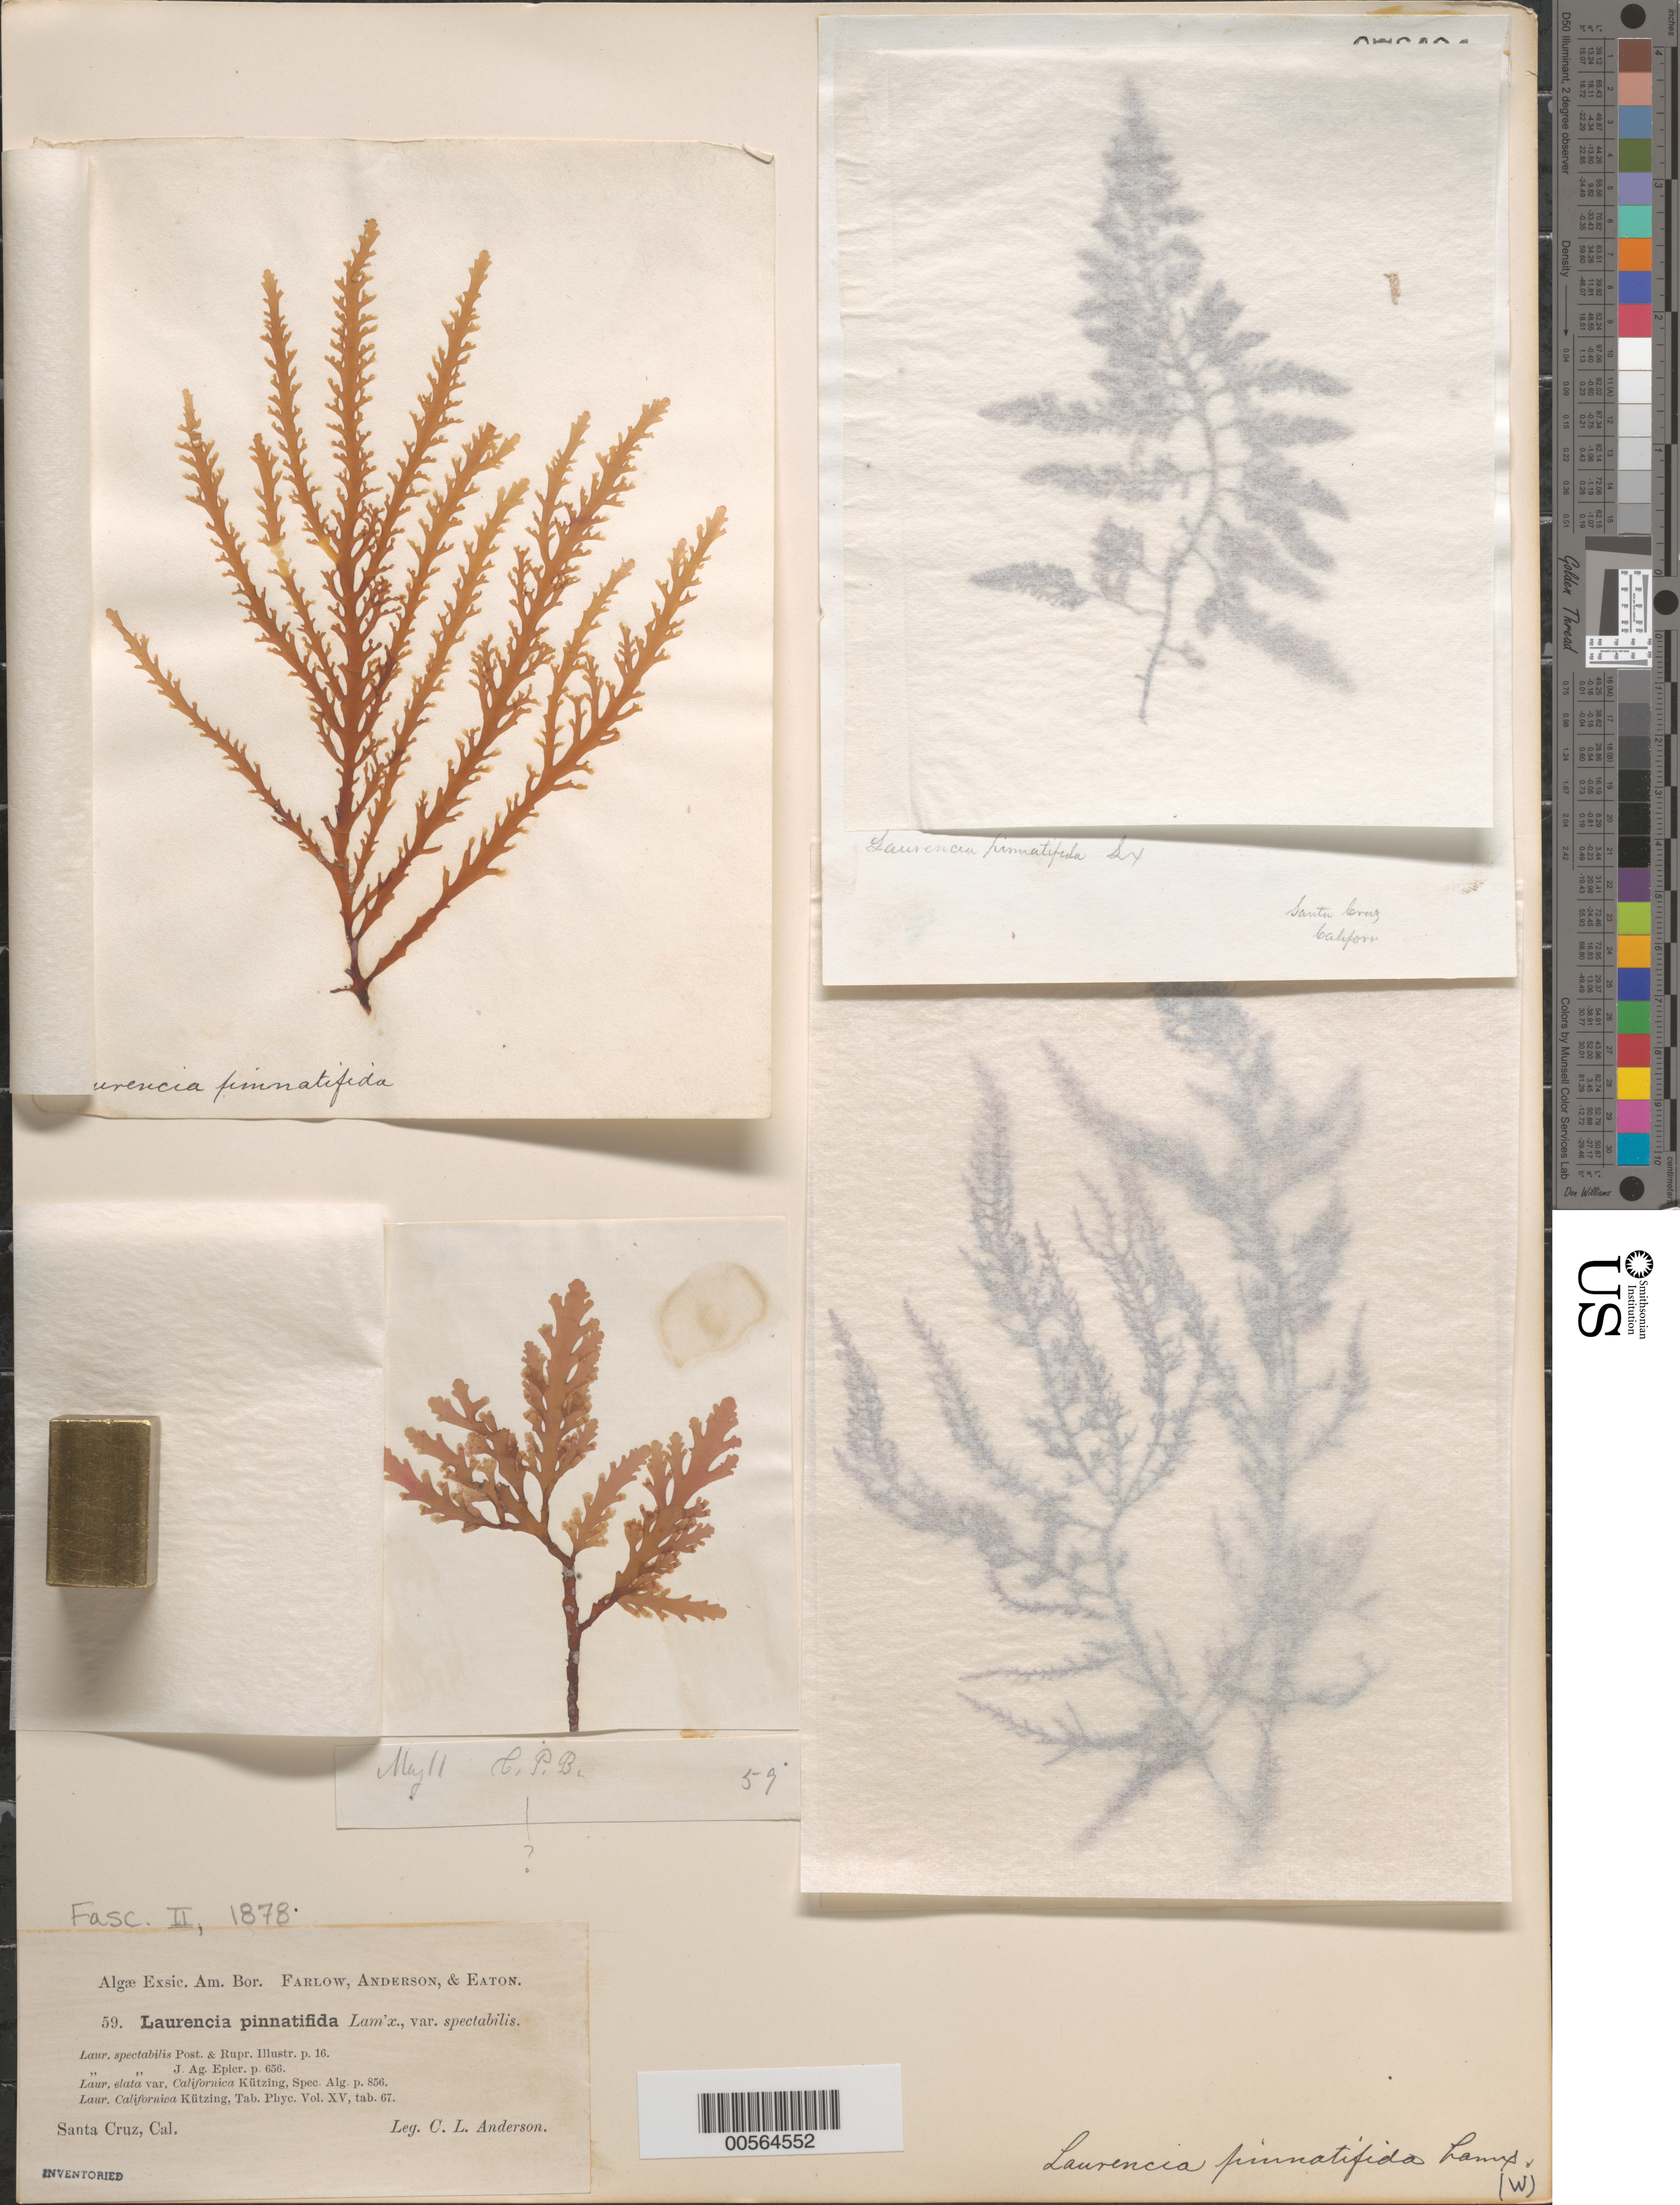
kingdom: Plantae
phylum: Rhodophyta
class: Florideophyceae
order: Ceramiales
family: Rhodomelaceae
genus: Osmundea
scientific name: Osmundea pinnatifida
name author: (Huds.) Stackh.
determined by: Algae name updating Project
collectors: C. L. Anderson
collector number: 59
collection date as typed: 11 May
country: United States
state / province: California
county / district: Santa Cruz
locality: Santa Cruz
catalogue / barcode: US 76494